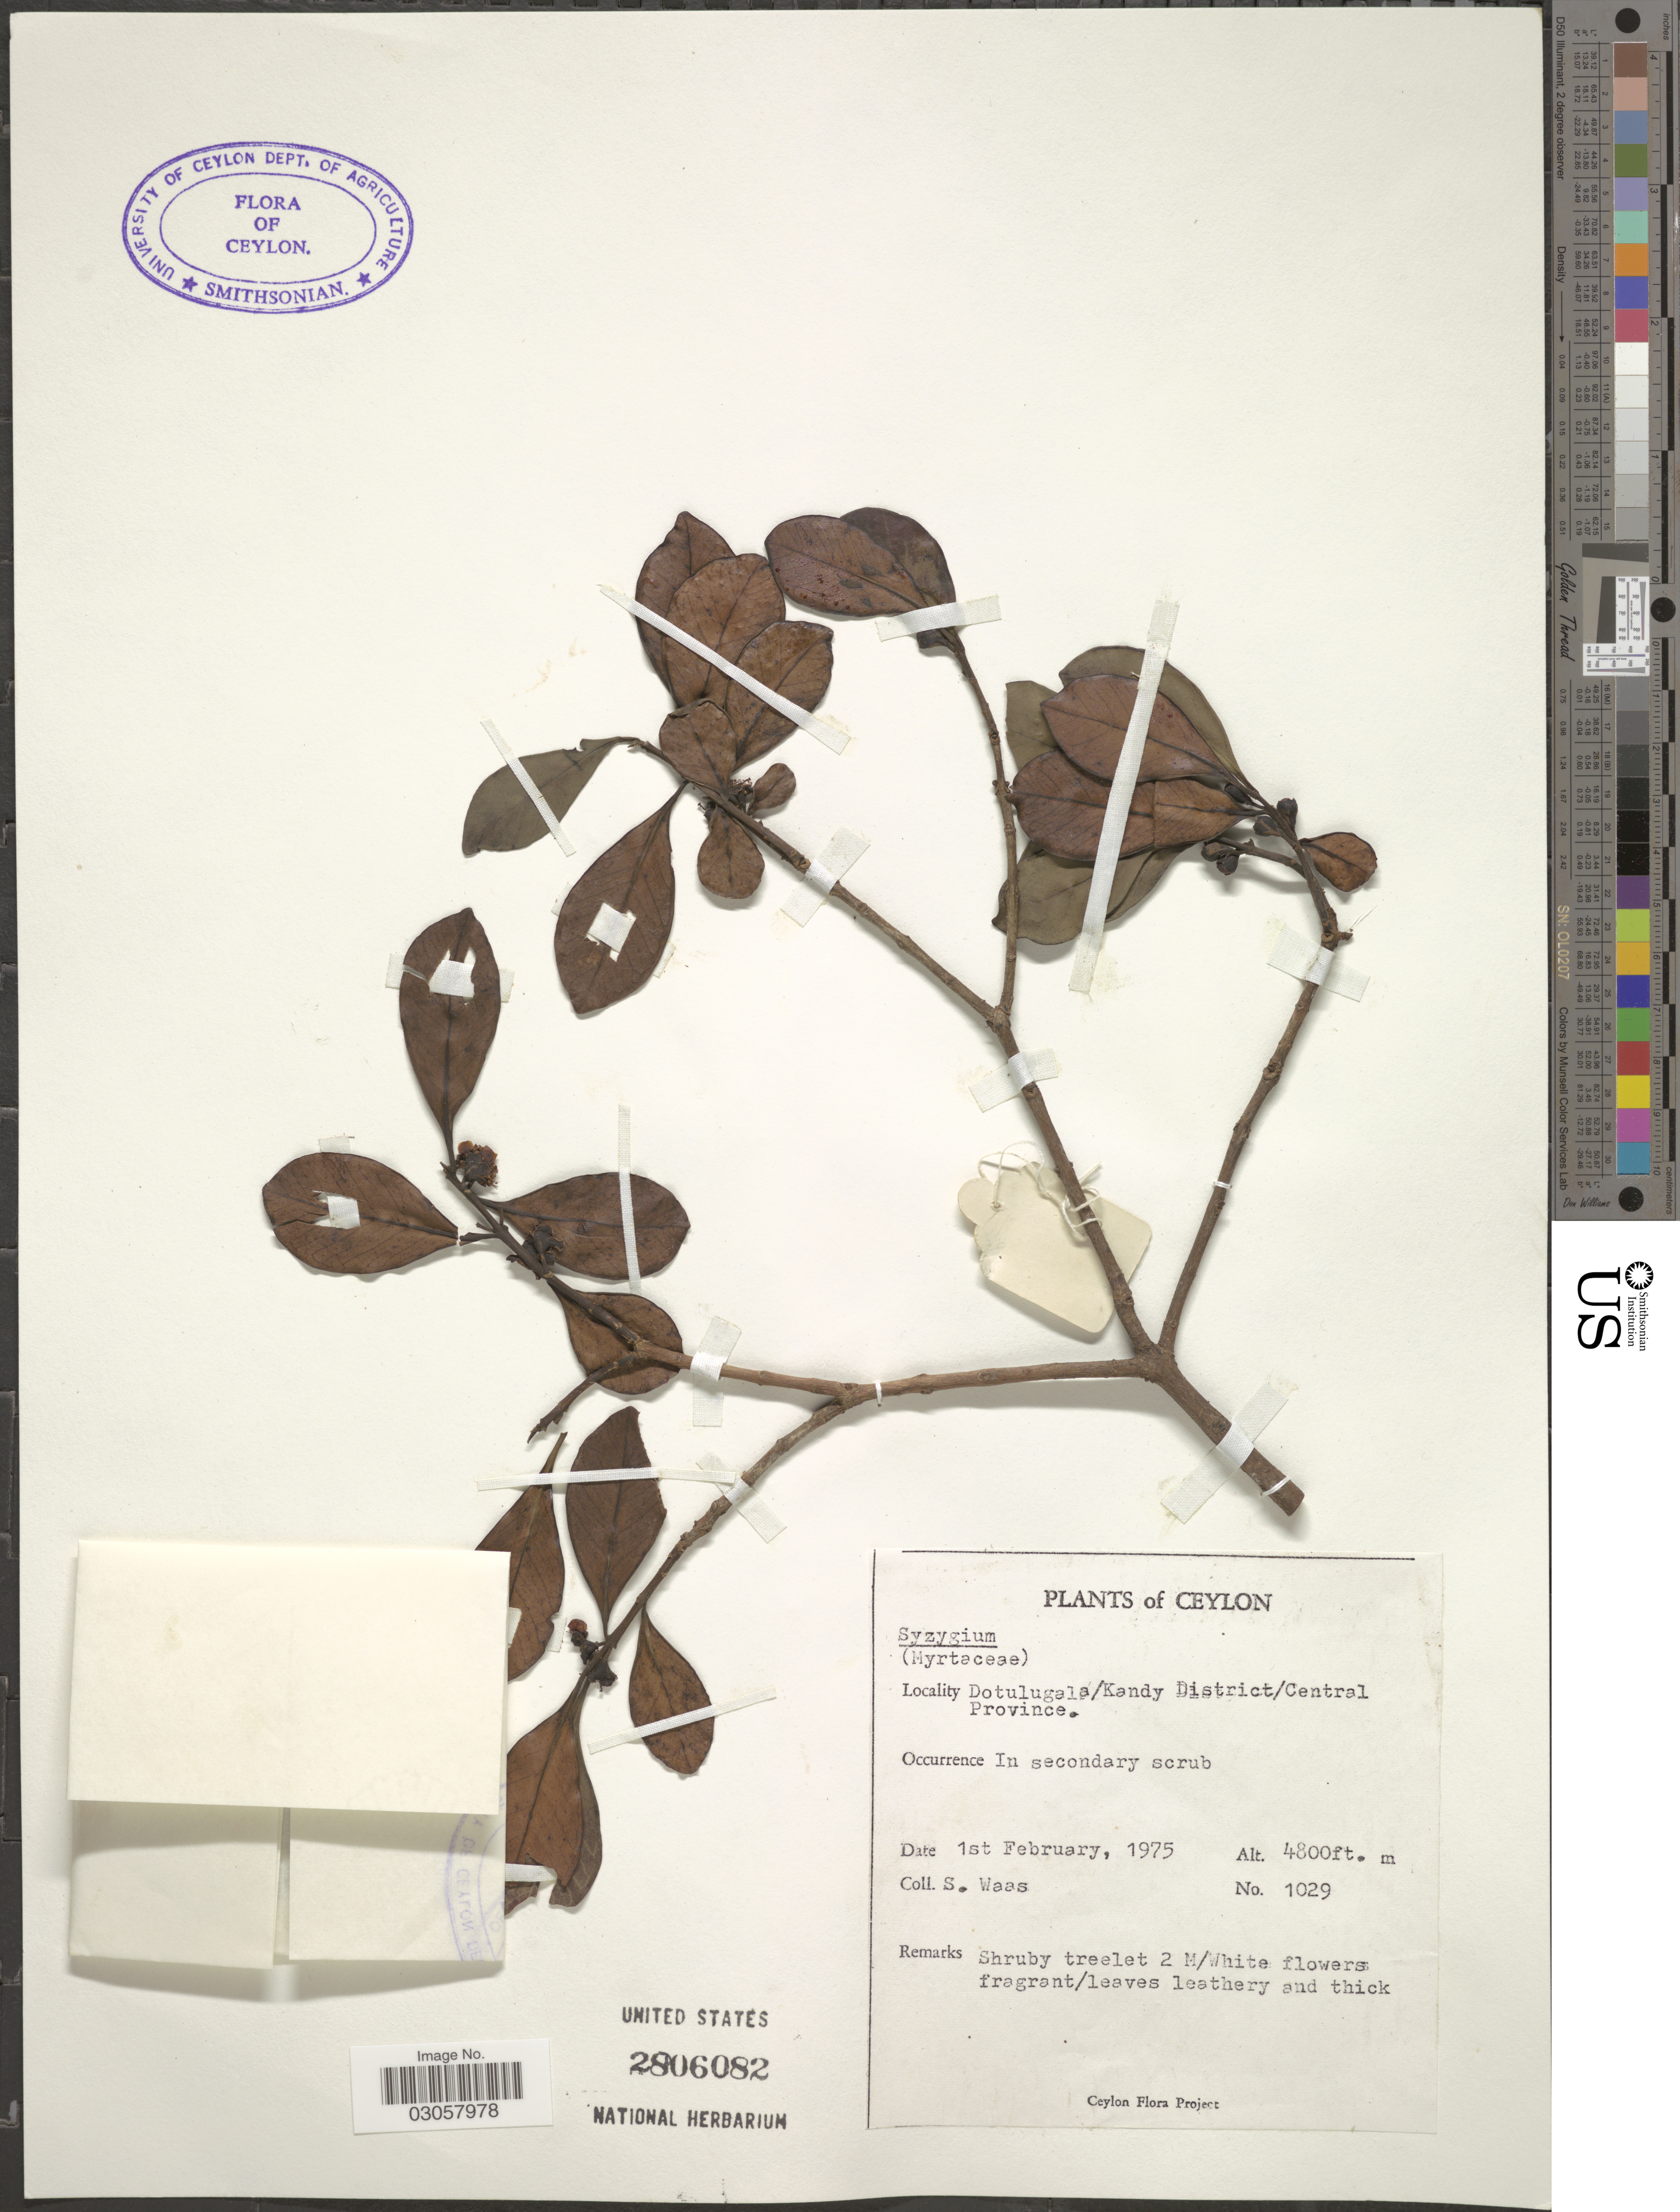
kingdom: Plantae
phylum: Tracheophyta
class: Magnoliopsida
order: Myrtales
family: Myrtaceae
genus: Syzygium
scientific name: Syzygium sp.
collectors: S. Waas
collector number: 1029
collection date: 1975-02-01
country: Sri Lanka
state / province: Central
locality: Ceylon. Dotulugala/Kandy District.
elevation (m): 1463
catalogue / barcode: US 2806082